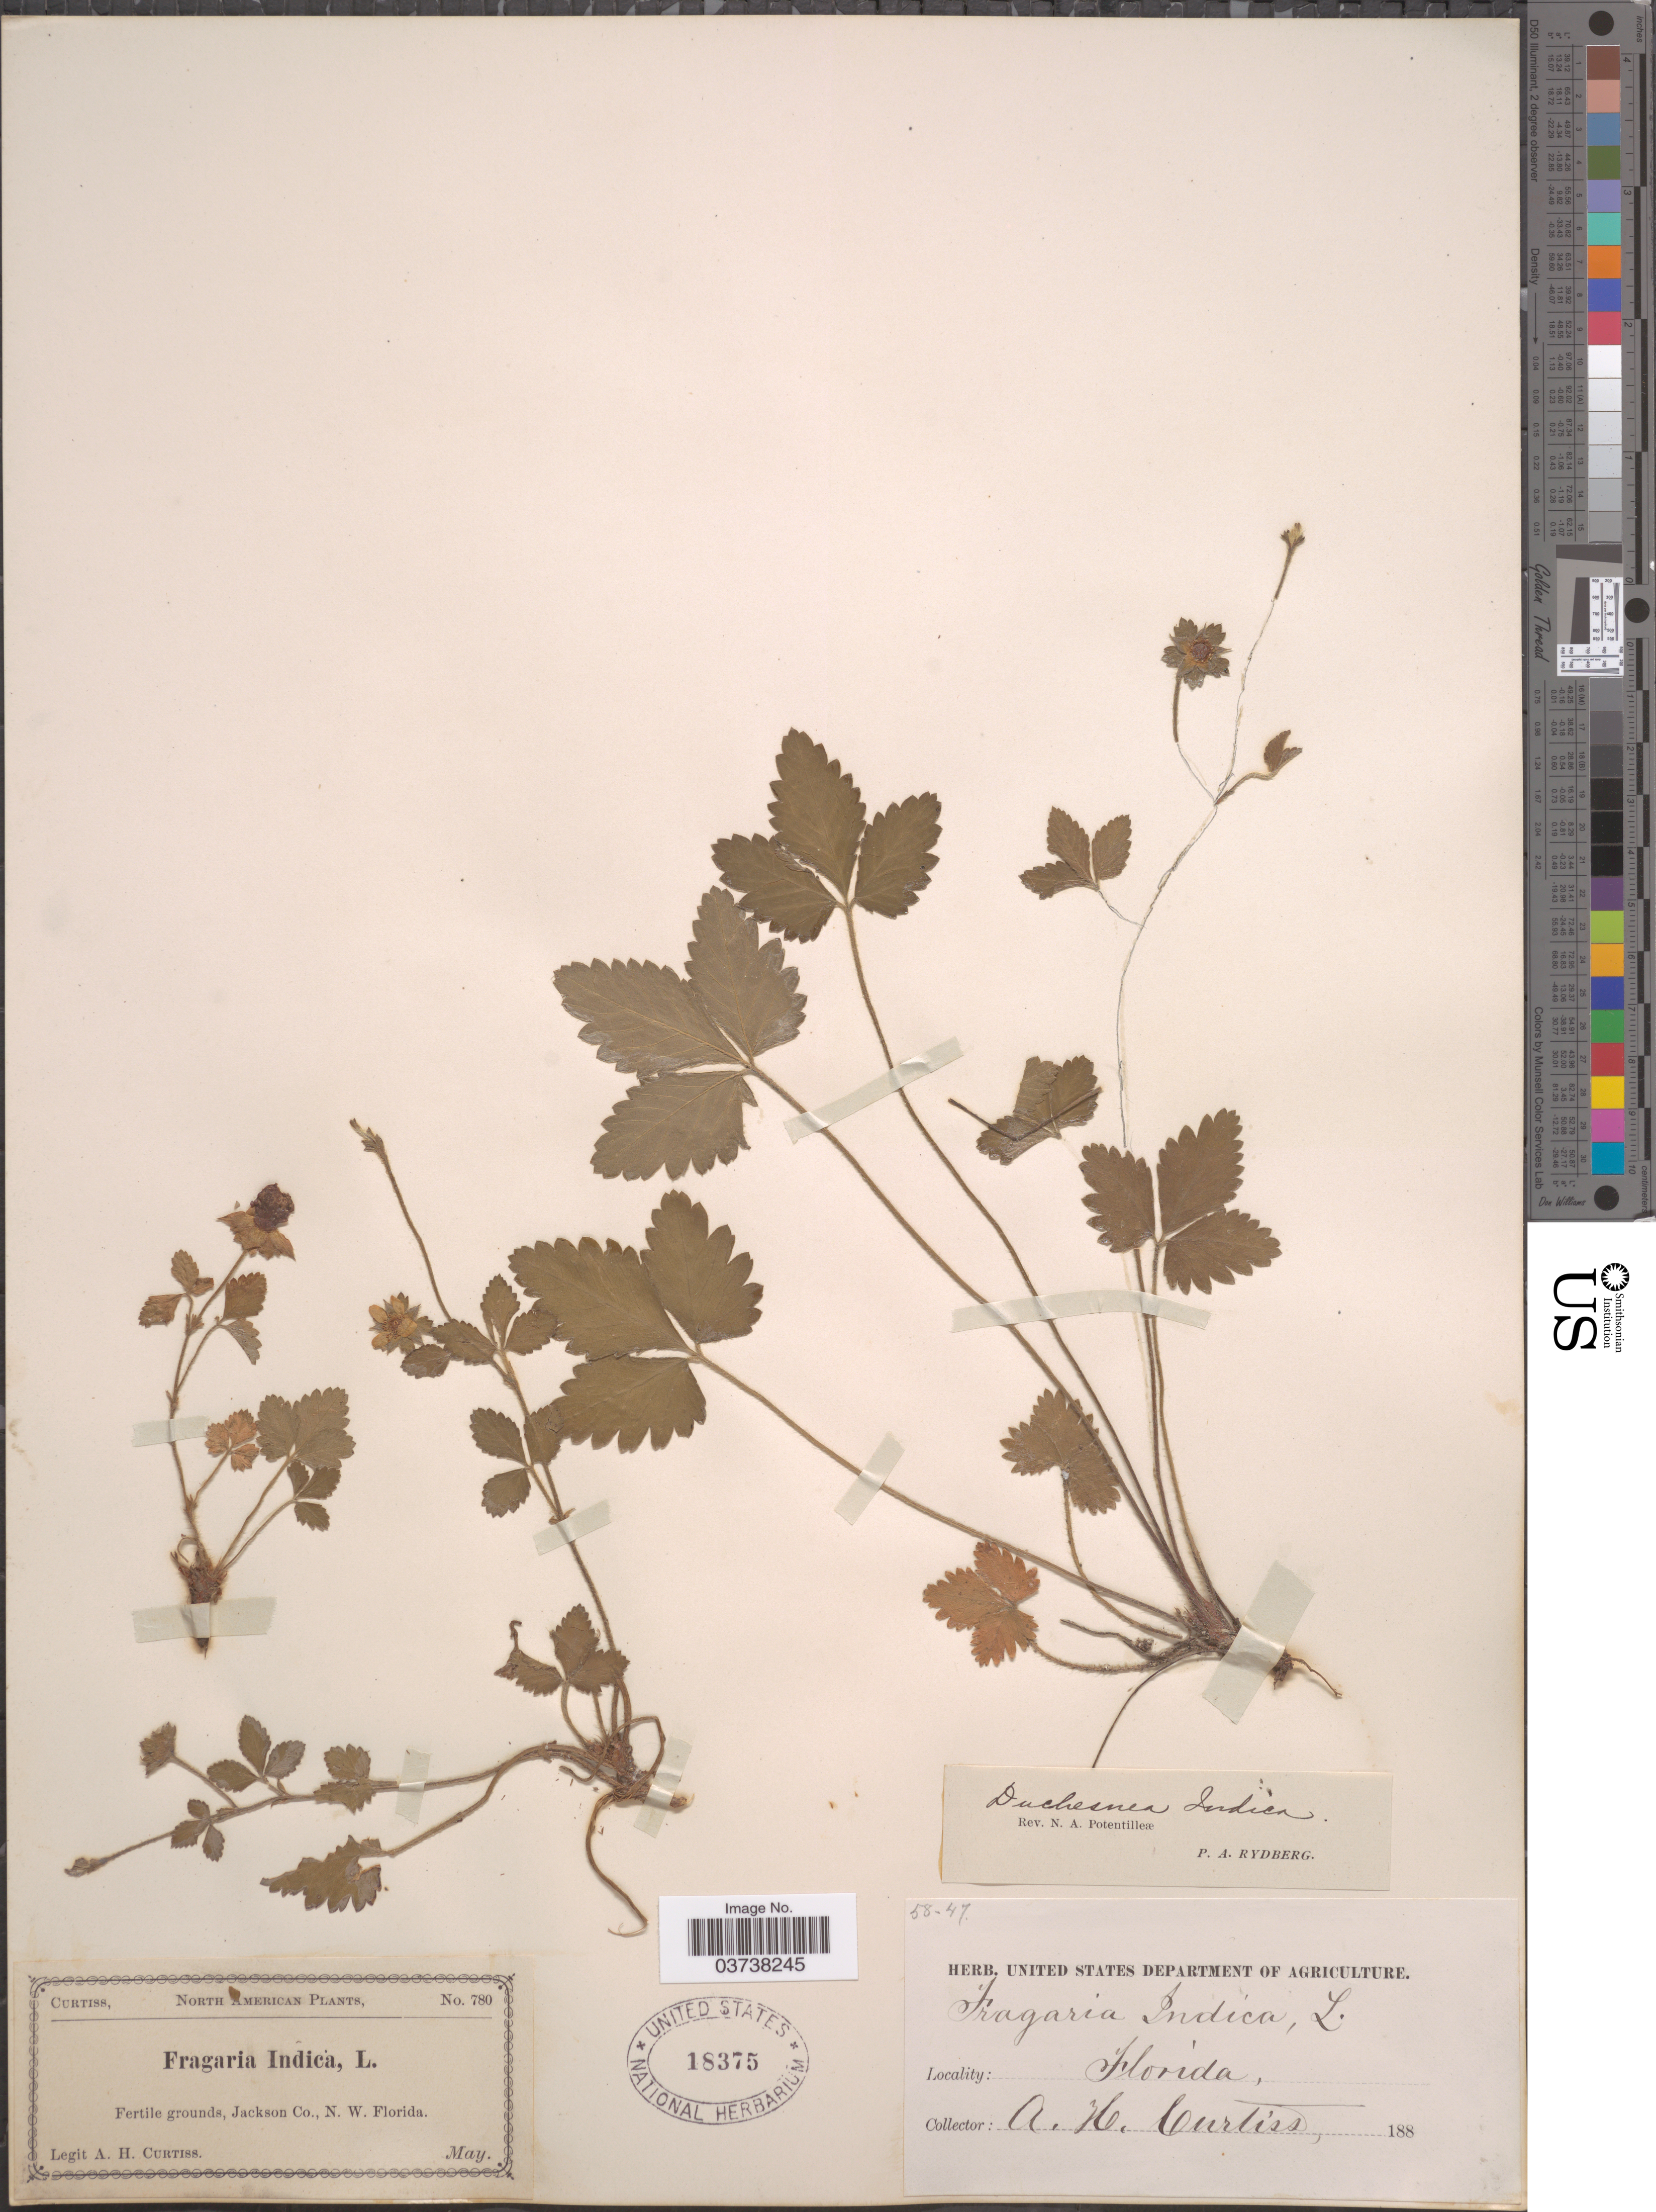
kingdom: Plantae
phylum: Tracheophyta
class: Magnoliopsida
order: Rosales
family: Rosaceae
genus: Potentilla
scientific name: Potentilla indica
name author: (Andrews) Th. Wolf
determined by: Strong, Mark T., (BOT), Smithsonian Institution - National Museum of Natural History (UNITED STATES)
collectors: A. H. Curtiss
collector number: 780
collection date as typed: May 188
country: United States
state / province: Florida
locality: Jackson Co., N. W. Florida.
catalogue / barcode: US 18375